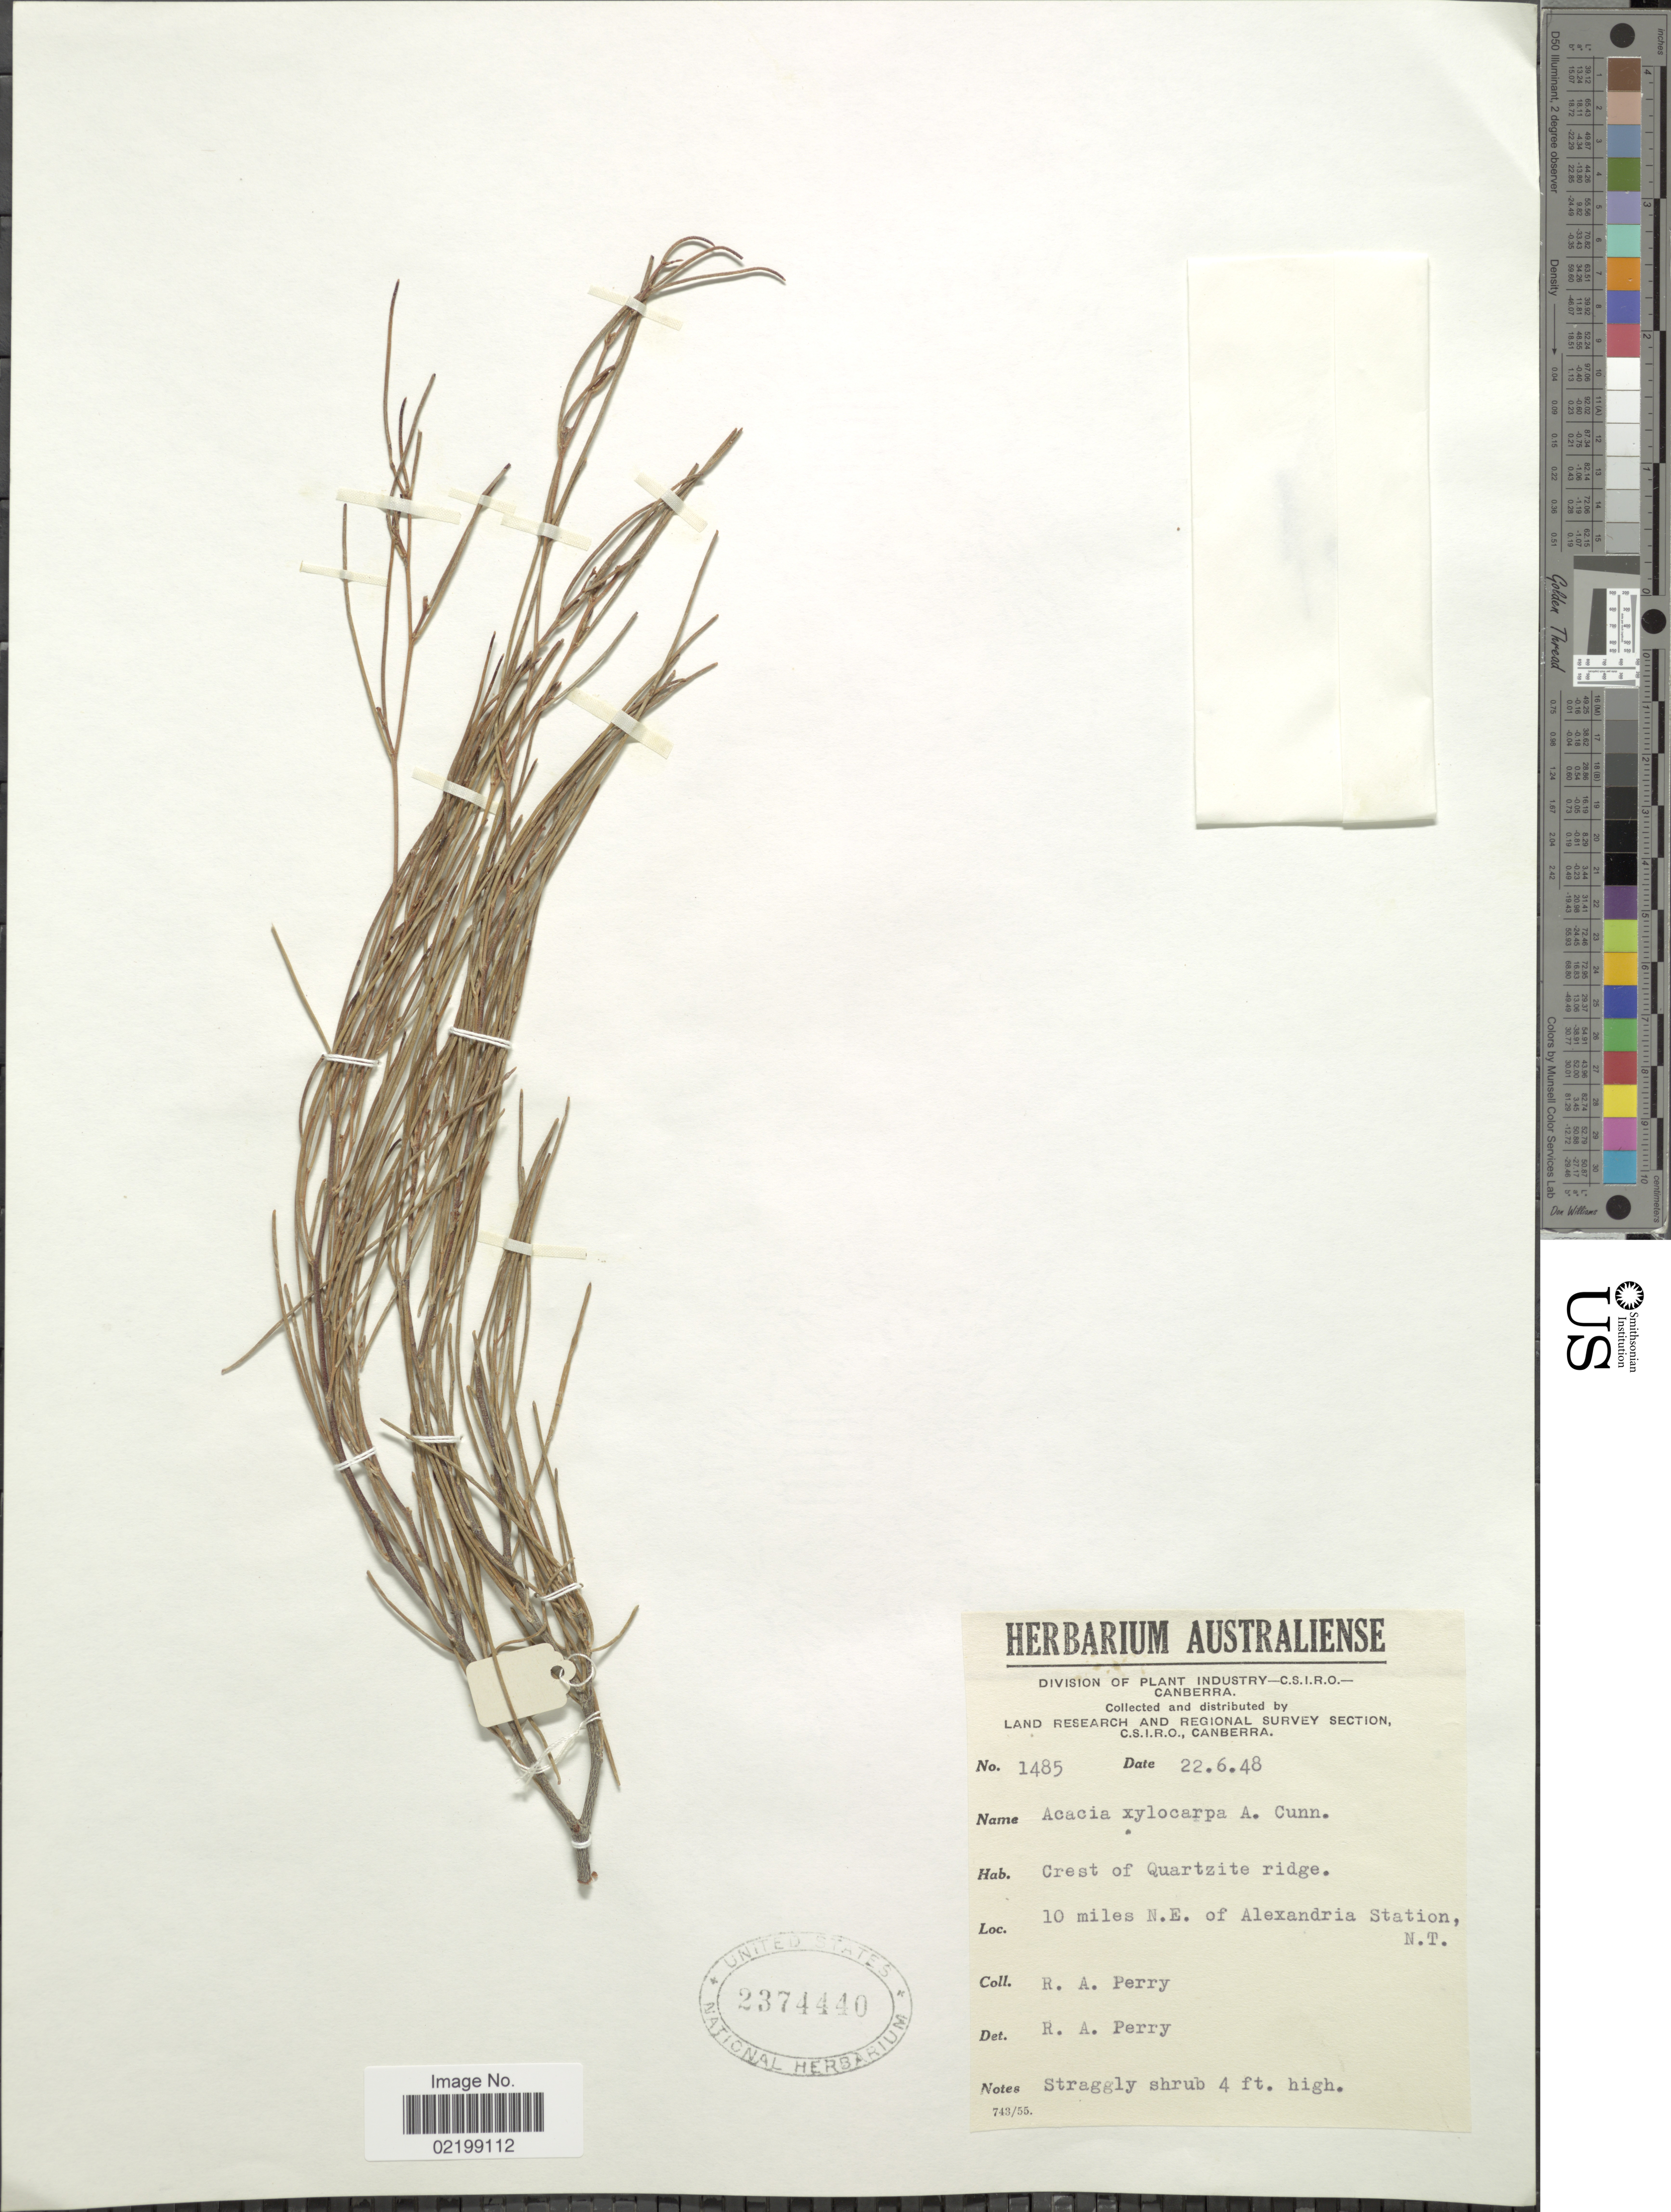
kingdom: Plantae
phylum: Tracheophyta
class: Magnoliopsida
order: Fabales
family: Fabaceae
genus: Acacia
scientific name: Acacia orthocarpa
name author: F. Muell.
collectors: Perry, R. A.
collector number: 1485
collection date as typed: Transcribed d/m/y: 22/6/48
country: Australia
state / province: Northern Territory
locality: Crest of Quartzite ridge, 10 miles N.E. of Alexandria Station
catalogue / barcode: US 2374440